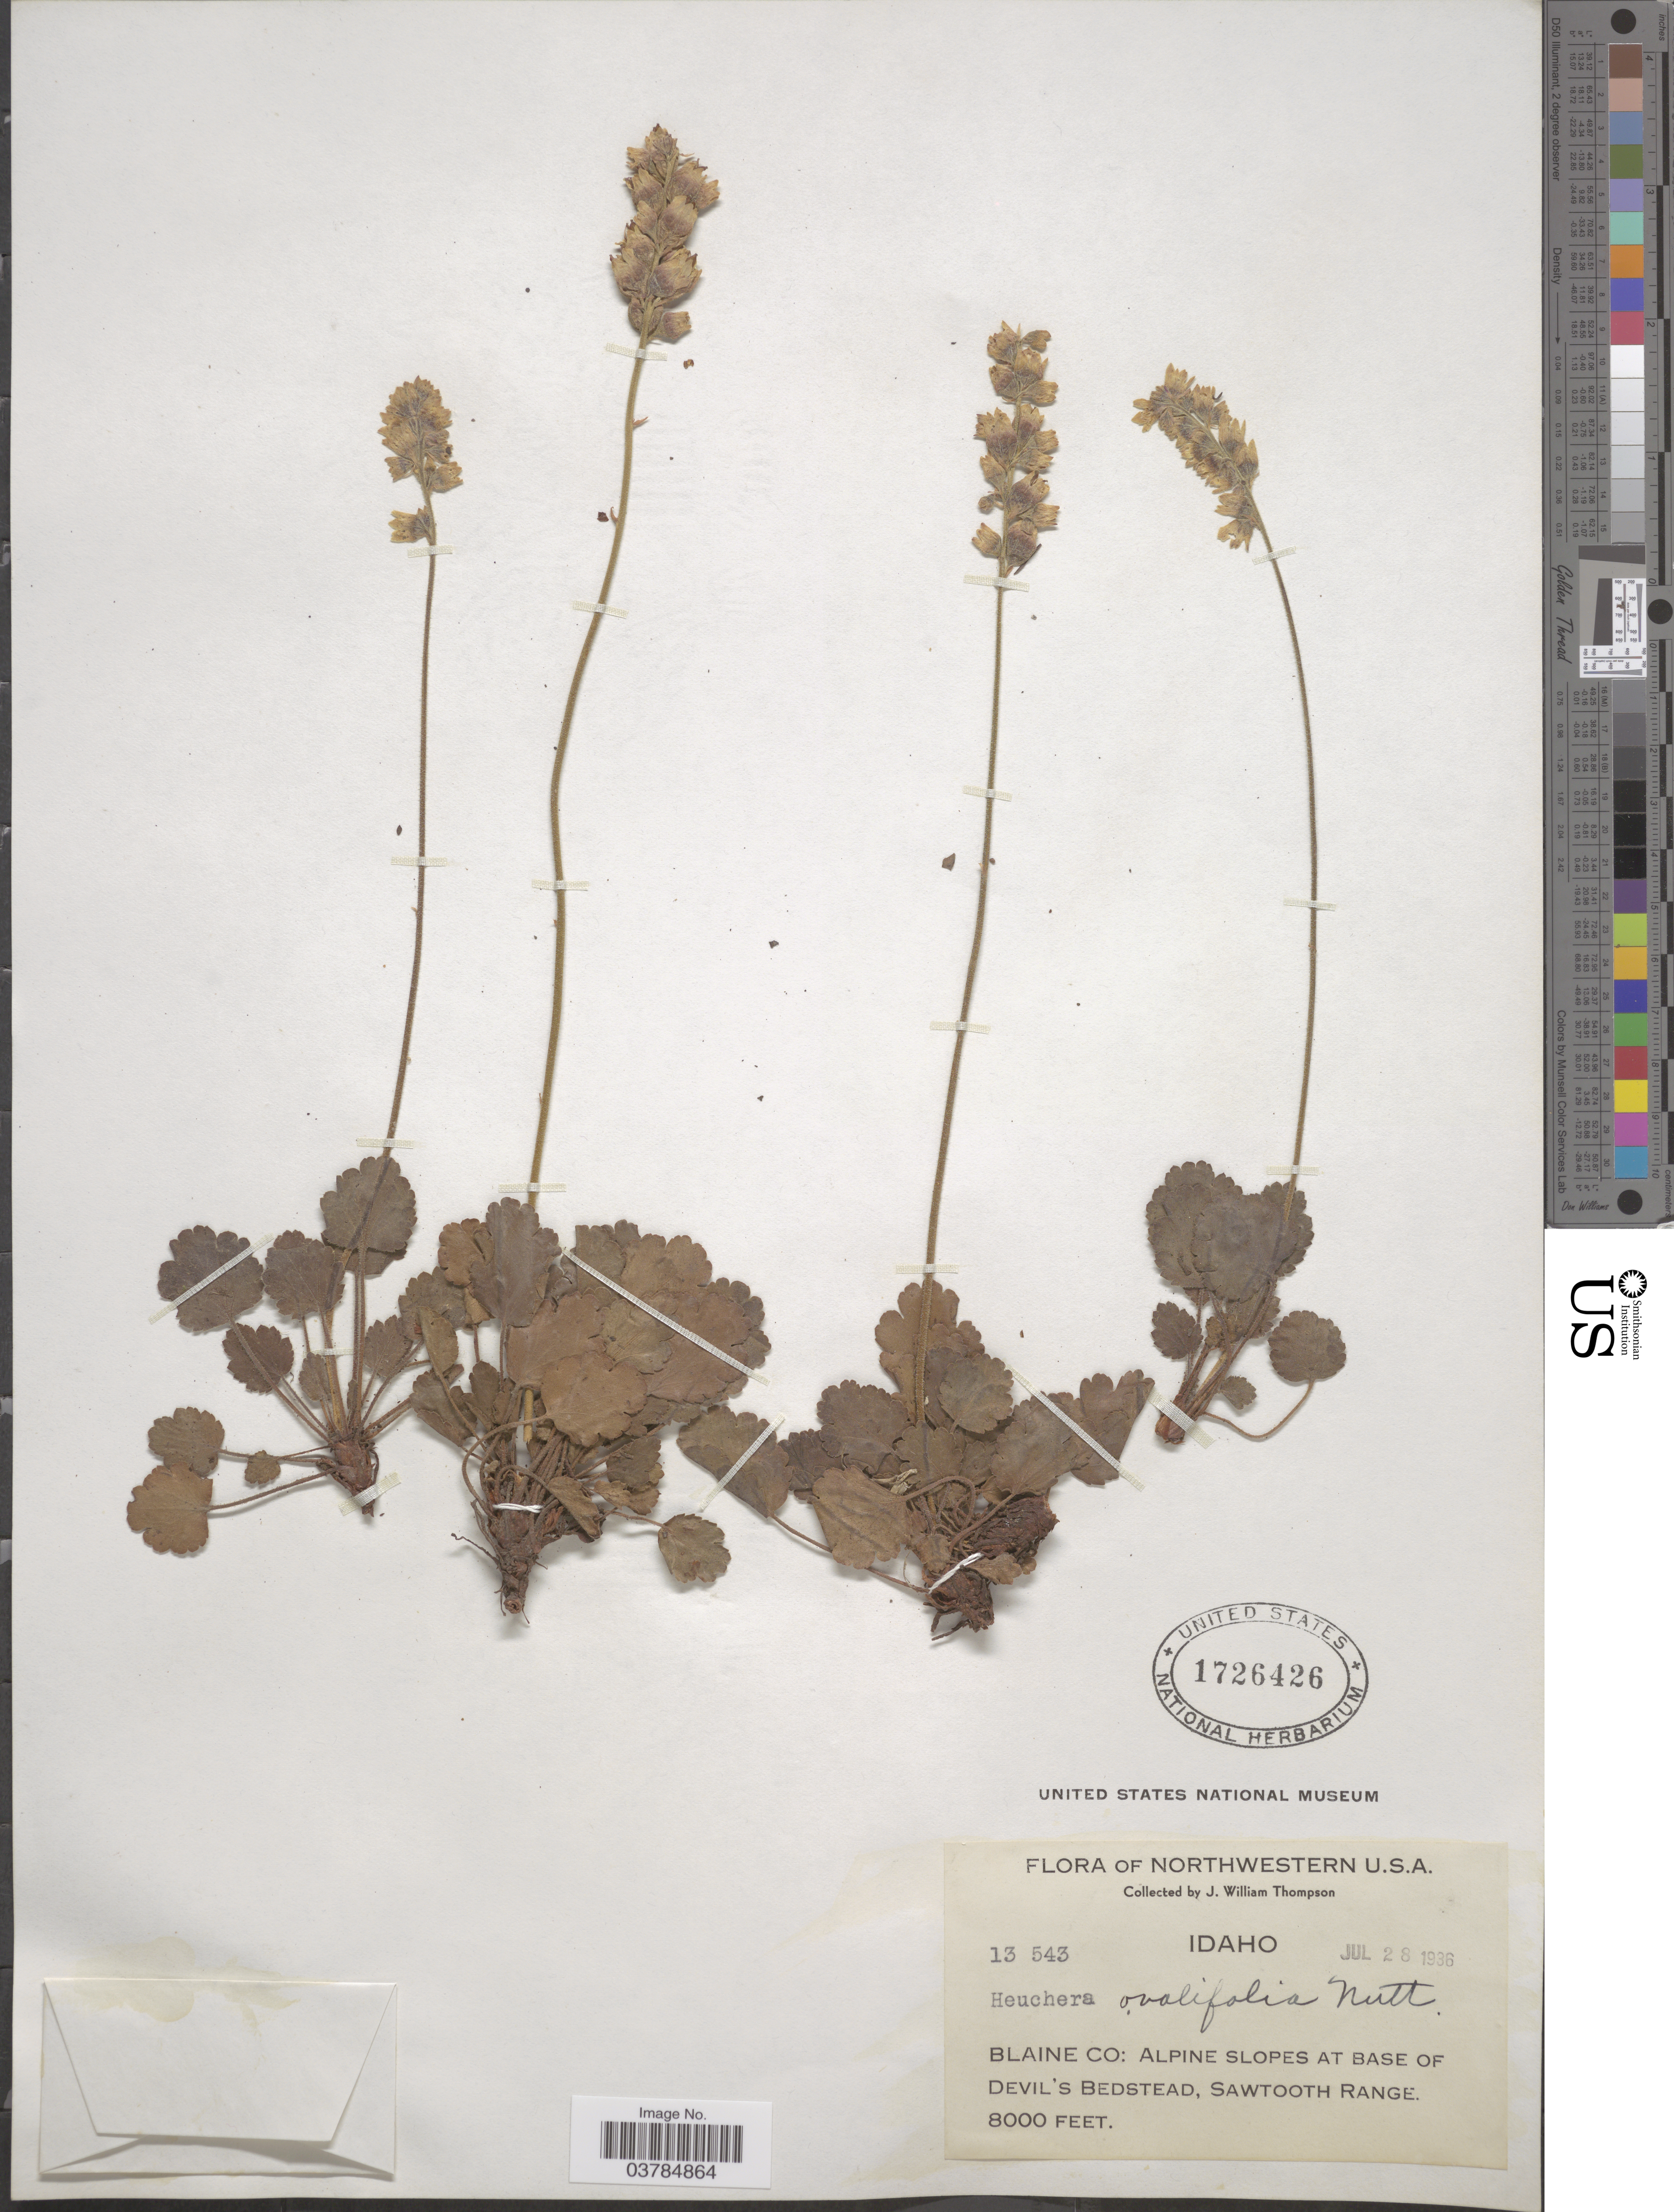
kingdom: Plantae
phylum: Tracheophyta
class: Magnoliopsida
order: Saxifragales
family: Saxifragaceae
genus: Heuchera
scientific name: Heuchera ovalifolia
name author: Torr. & A. Gray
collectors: J. W. Thompson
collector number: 13543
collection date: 1936-07-28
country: United States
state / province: Idaho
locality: Northwestern U.S.A. Blaine Co: Alpine slopes at base of Devil's Bedstead, Sawtooth Range.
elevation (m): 2438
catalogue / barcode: US 1726426